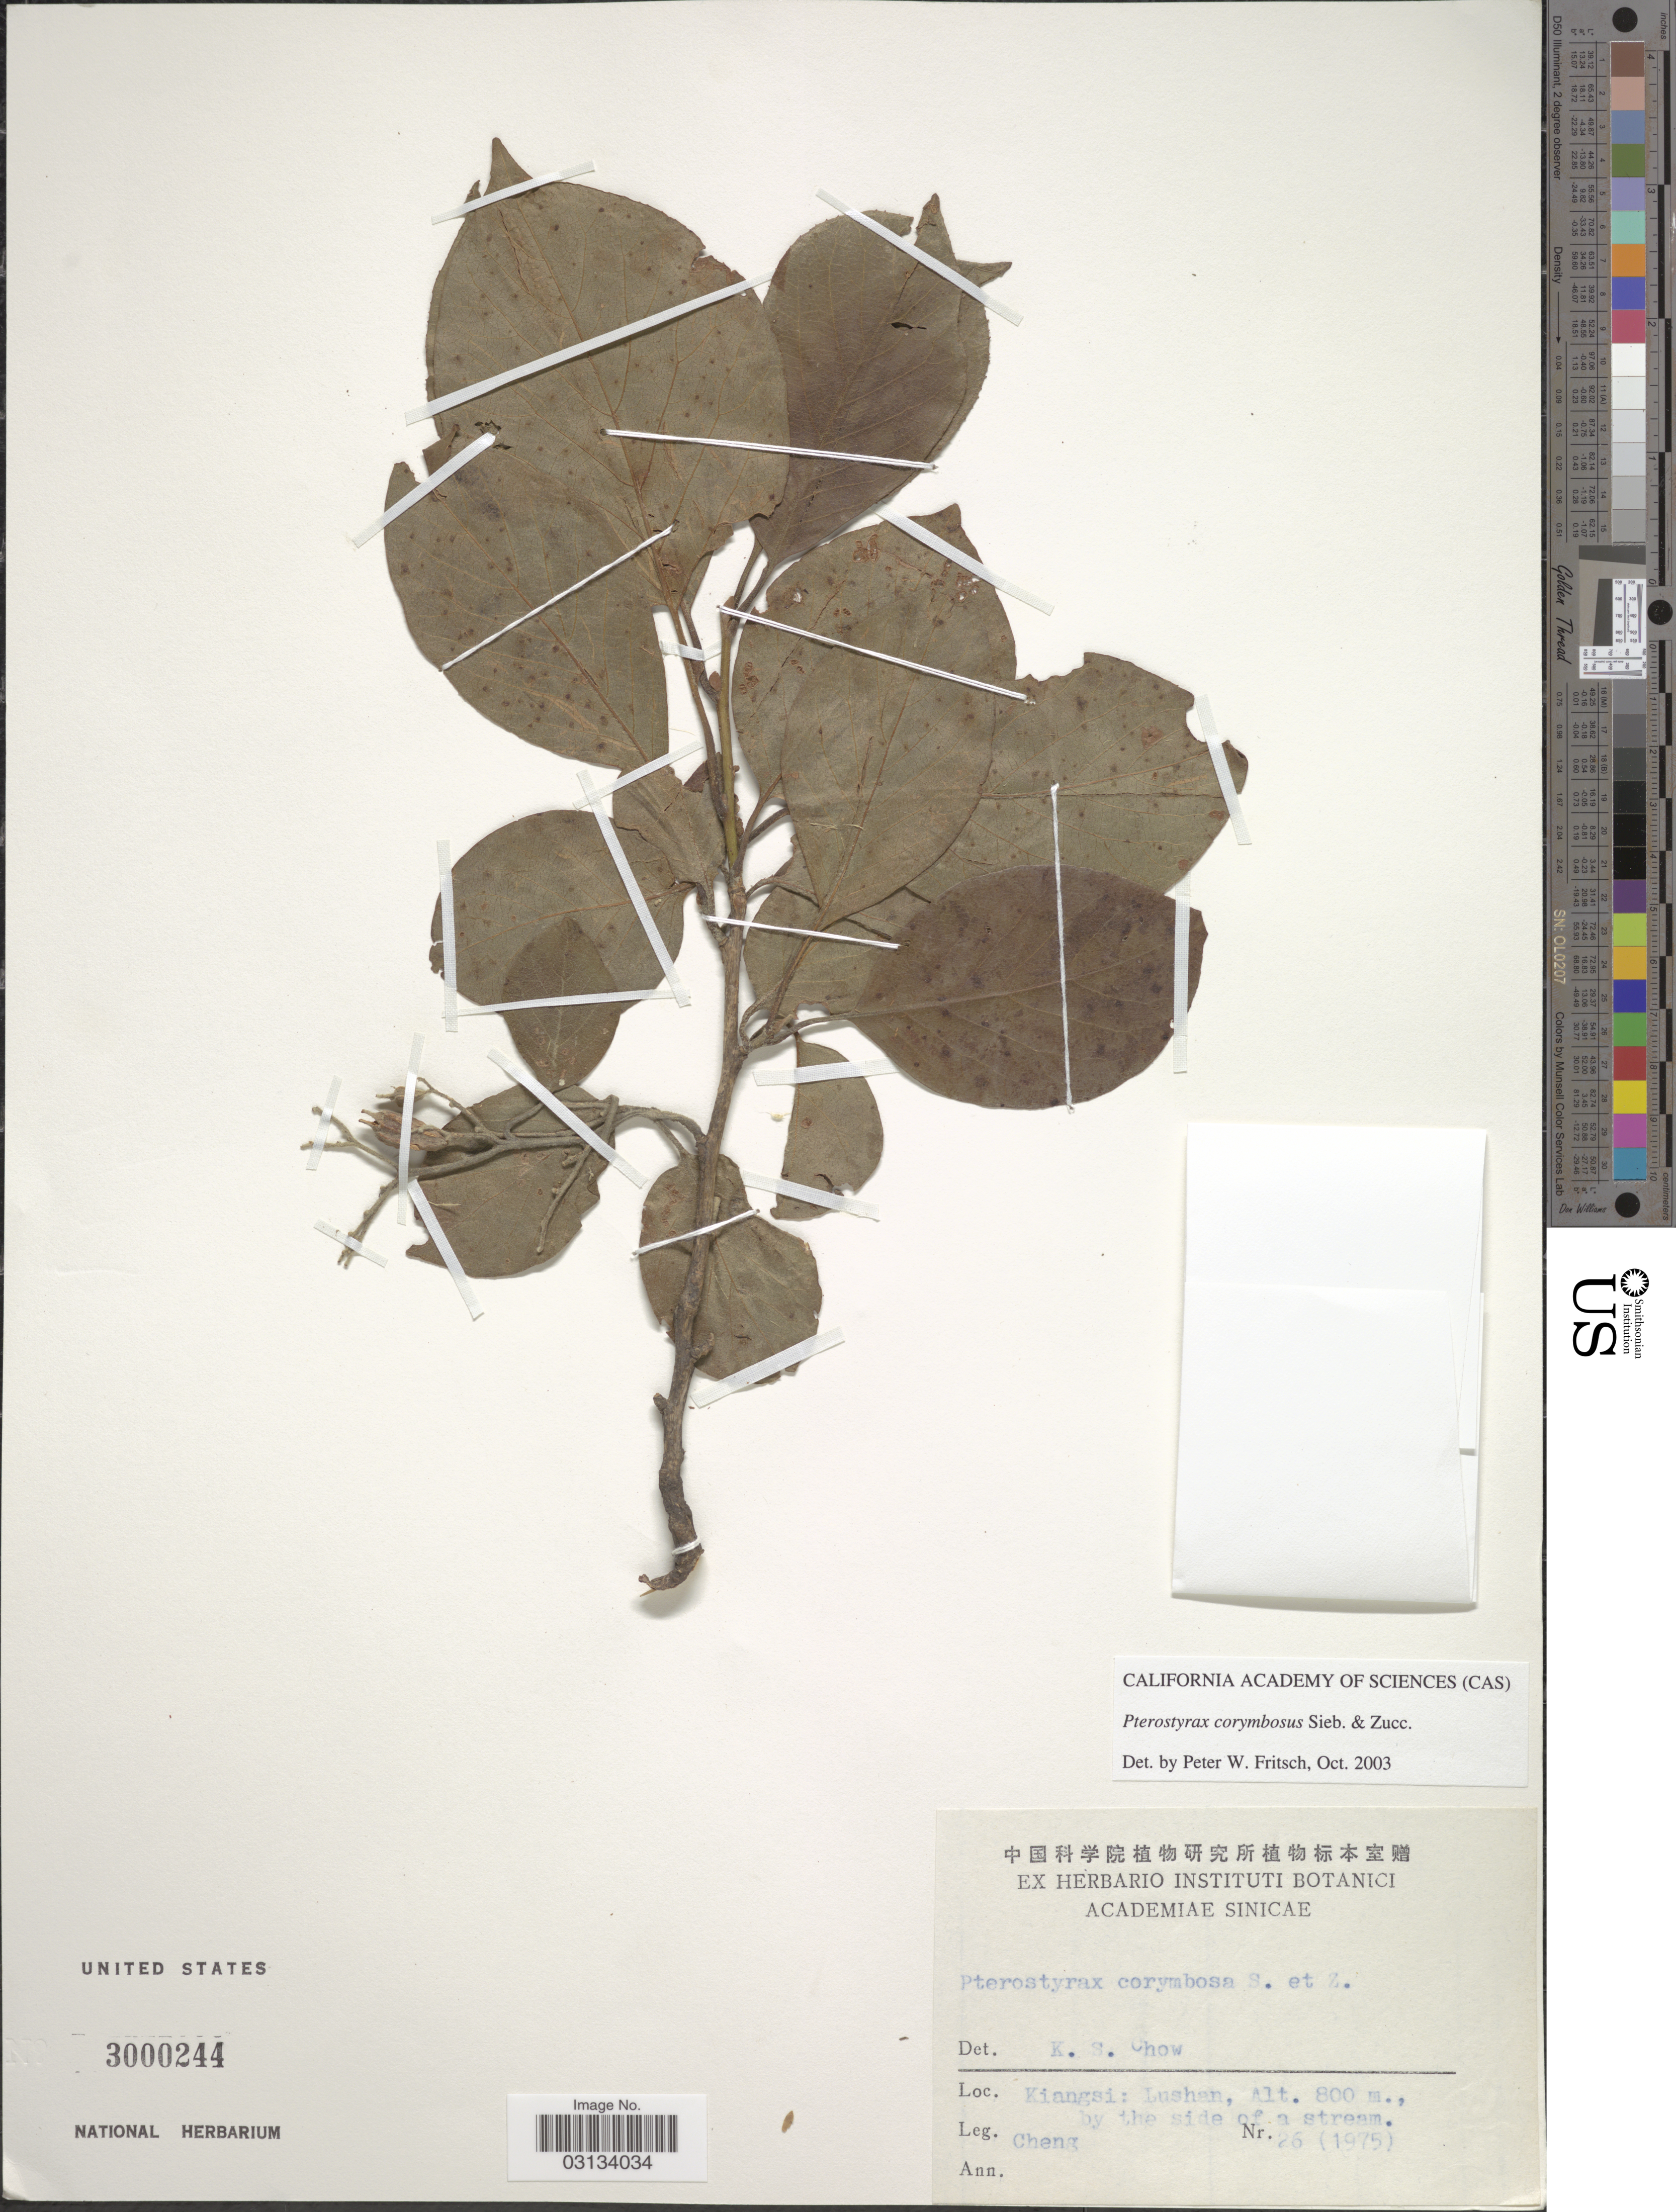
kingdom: Plantae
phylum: Tracheophyta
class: Magnoliopsida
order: Ericales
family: Styracaceae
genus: Pterostyrax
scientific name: Pterostyrax corymbosus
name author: Siebold & Zucc.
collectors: -. Cheng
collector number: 26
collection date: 1975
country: China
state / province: Jiangxi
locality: Kiangsi: Lushan.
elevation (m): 800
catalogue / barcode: US 3000244